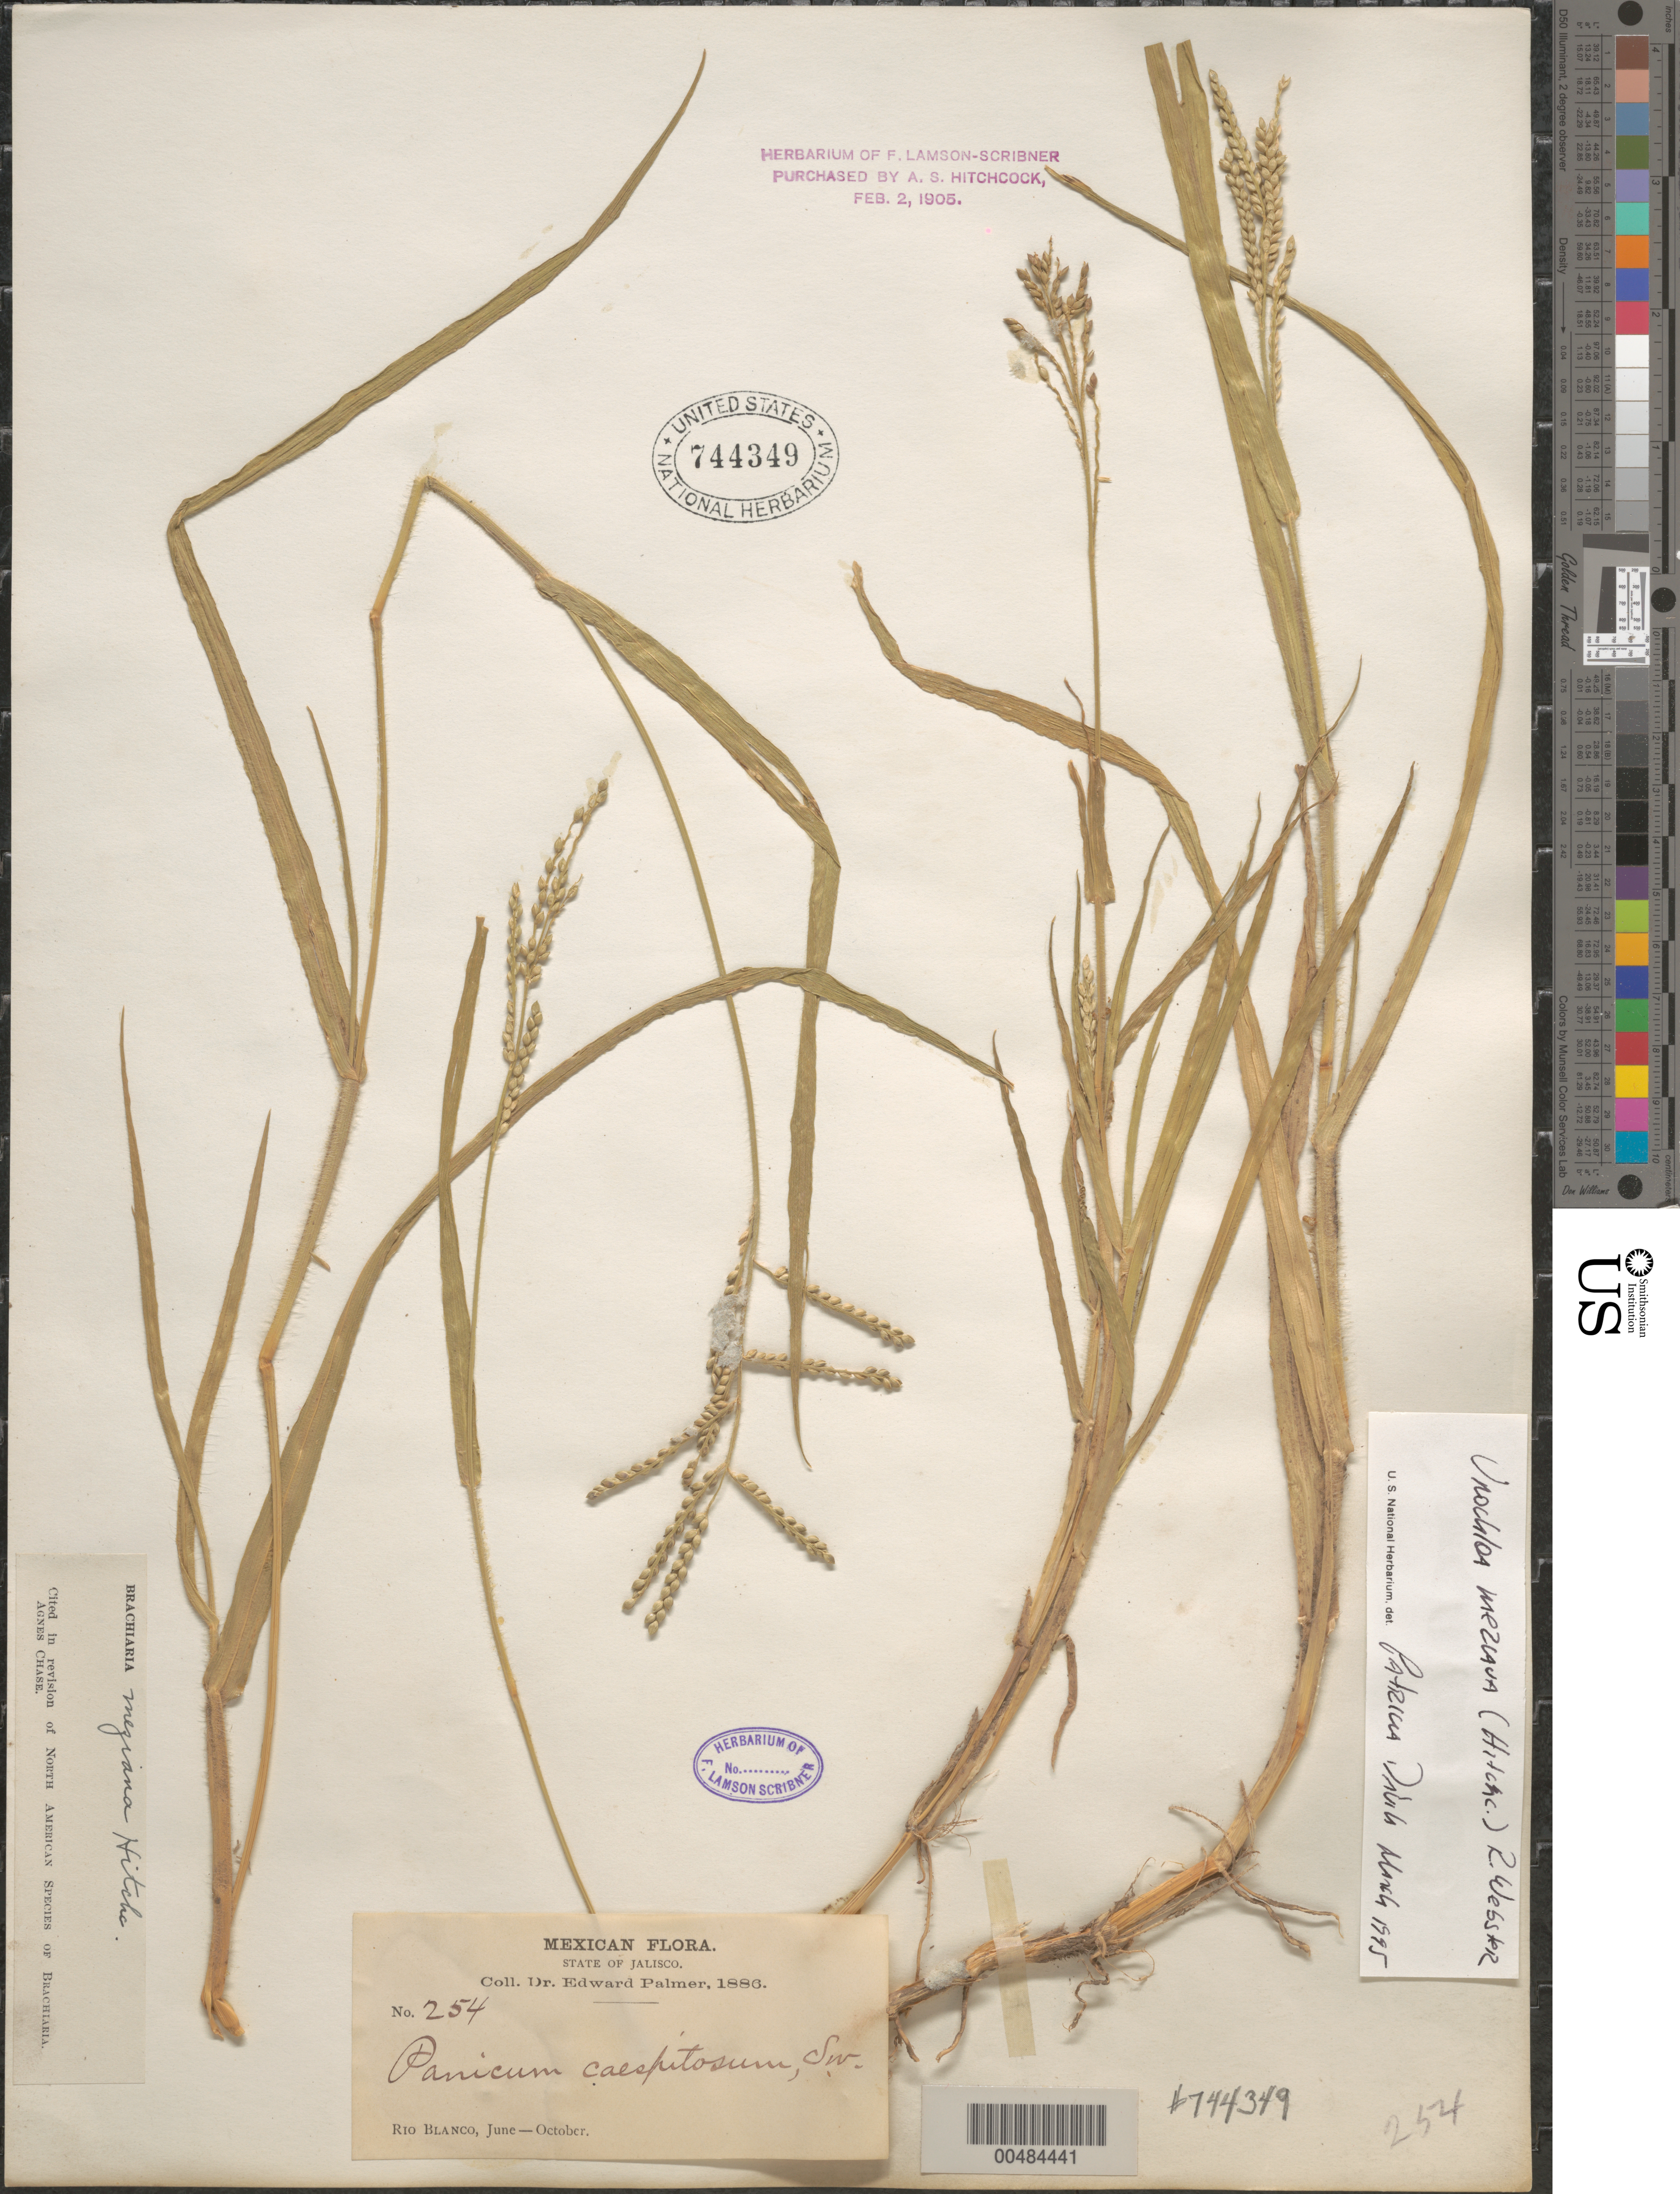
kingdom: Plantae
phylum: Tracheophyta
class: Liliopsida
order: Poales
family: Poaceae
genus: Urochloa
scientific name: Urochloa meziana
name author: (Hitchc.) Morrone & Zuloaga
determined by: Dávila, P. D.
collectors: E. Palmer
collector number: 254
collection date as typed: Jun 1886 to Oct 1886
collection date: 1886-06/1886-10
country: Mexico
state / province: Jalisco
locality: Rio Blanco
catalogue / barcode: US 744349